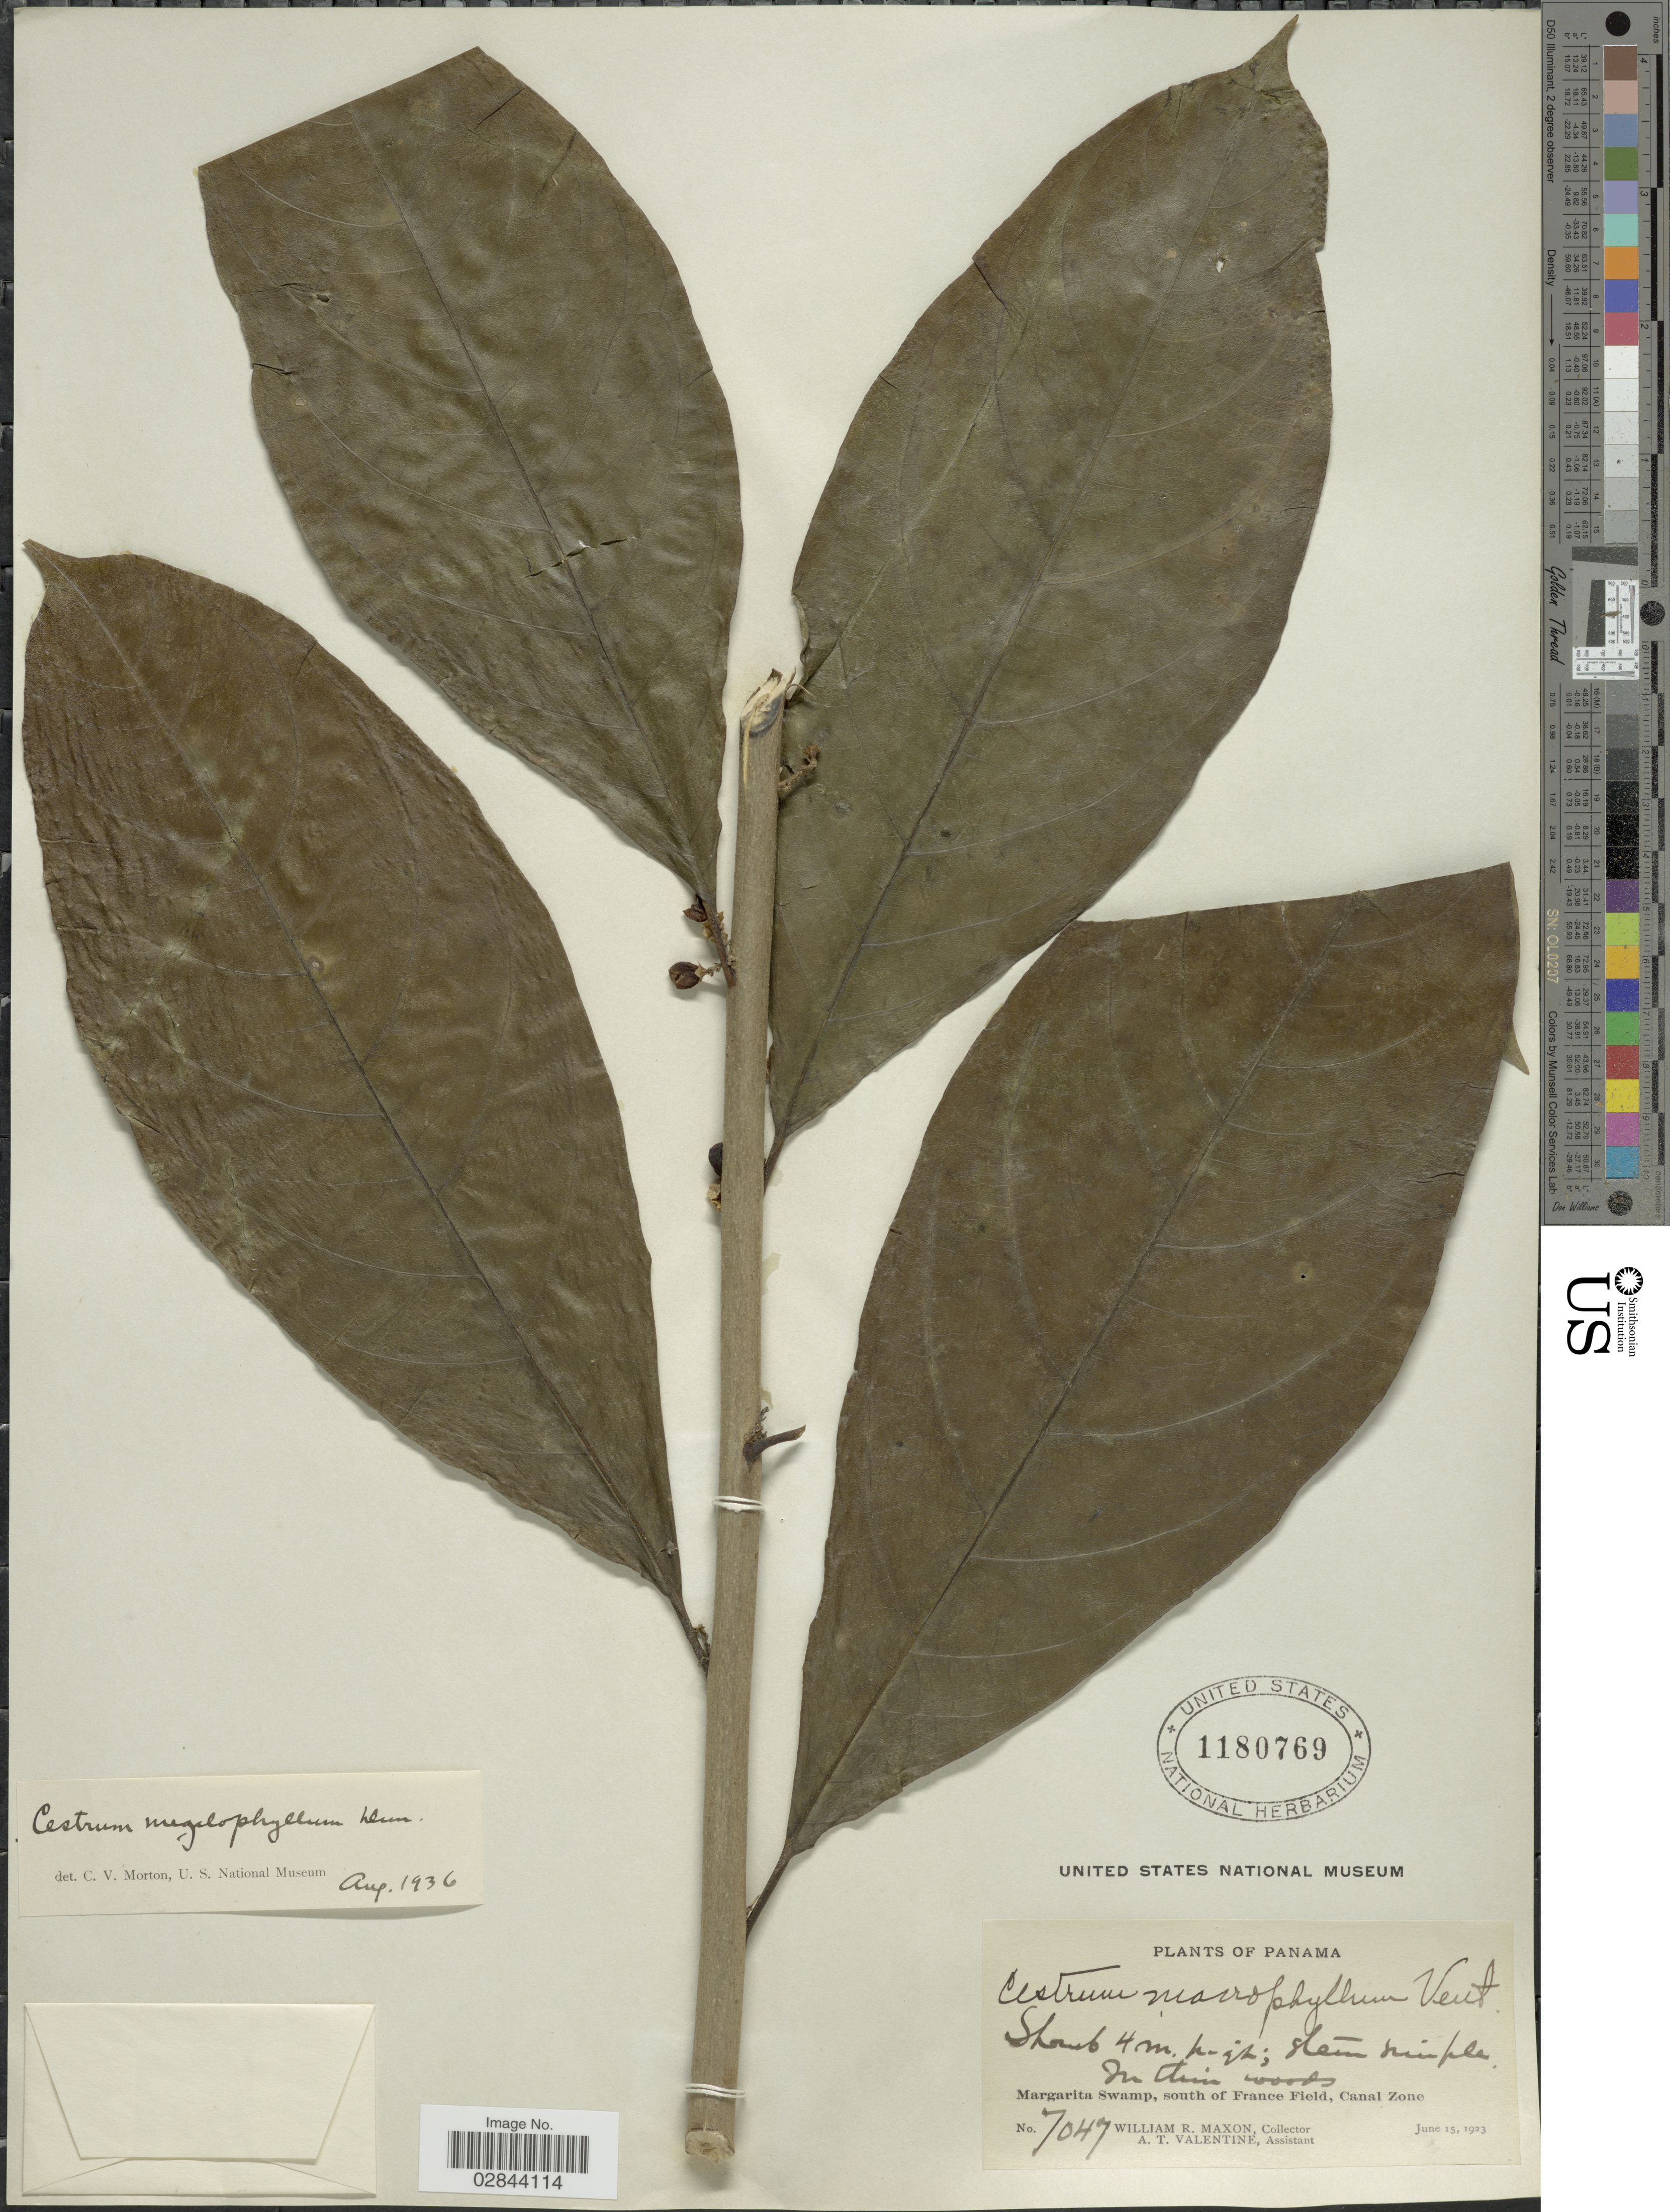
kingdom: Plantae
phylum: Tracheophyta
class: Magnoliopsida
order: Solanales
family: Solanaceae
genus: Cestrum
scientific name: Cestrum schlechtendahlii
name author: G. Don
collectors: W. R. Maxon & A. Valentine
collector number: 7047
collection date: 1923-06-15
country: Panama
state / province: Colón / Panamá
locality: Margarita Swamp, south of France Field, Canal Zone.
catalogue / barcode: US 1180769